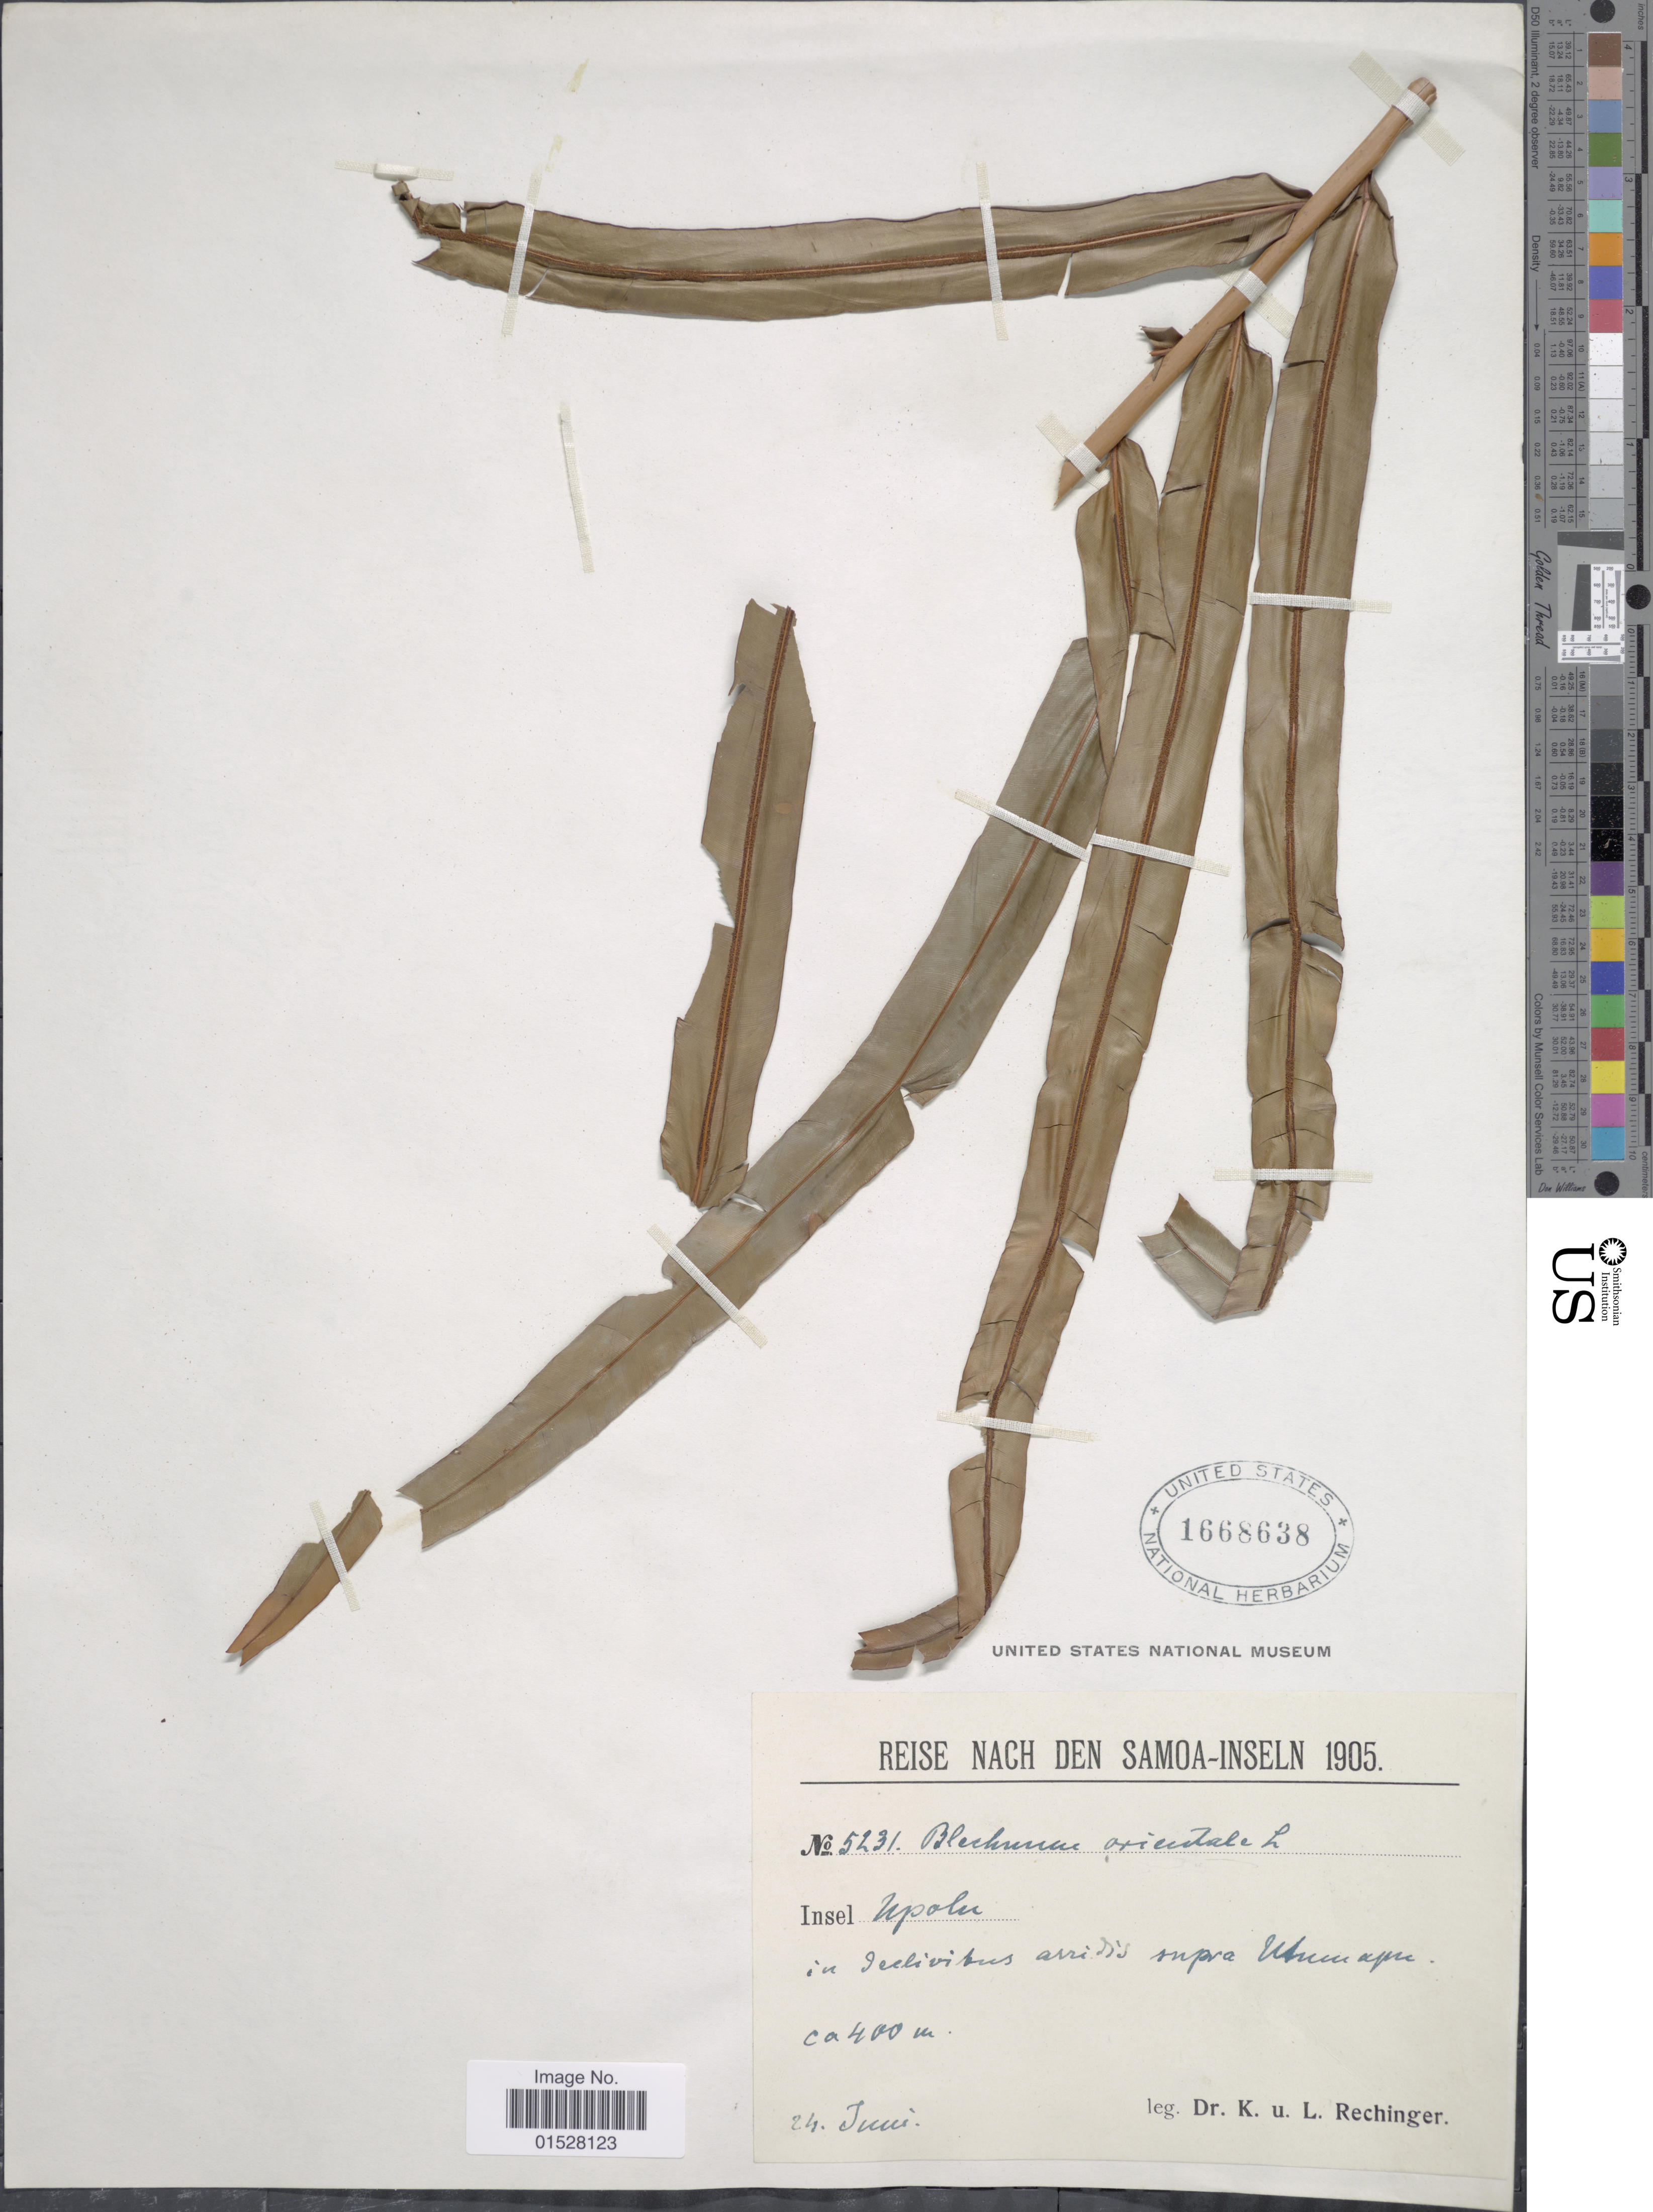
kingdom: Plantae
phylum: Tracheophyta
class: Polypodiopsida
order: Polypodiales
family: Blechnaceae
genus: Blechnum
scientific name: Blechnum orientale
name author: L.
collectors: K. Rechinger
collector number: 5231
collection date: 1905-06-24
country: Samoa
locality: Upolu, in declivibus aviris supra Utumapre. [interpreted]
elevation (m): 400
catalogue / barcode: US 1668638